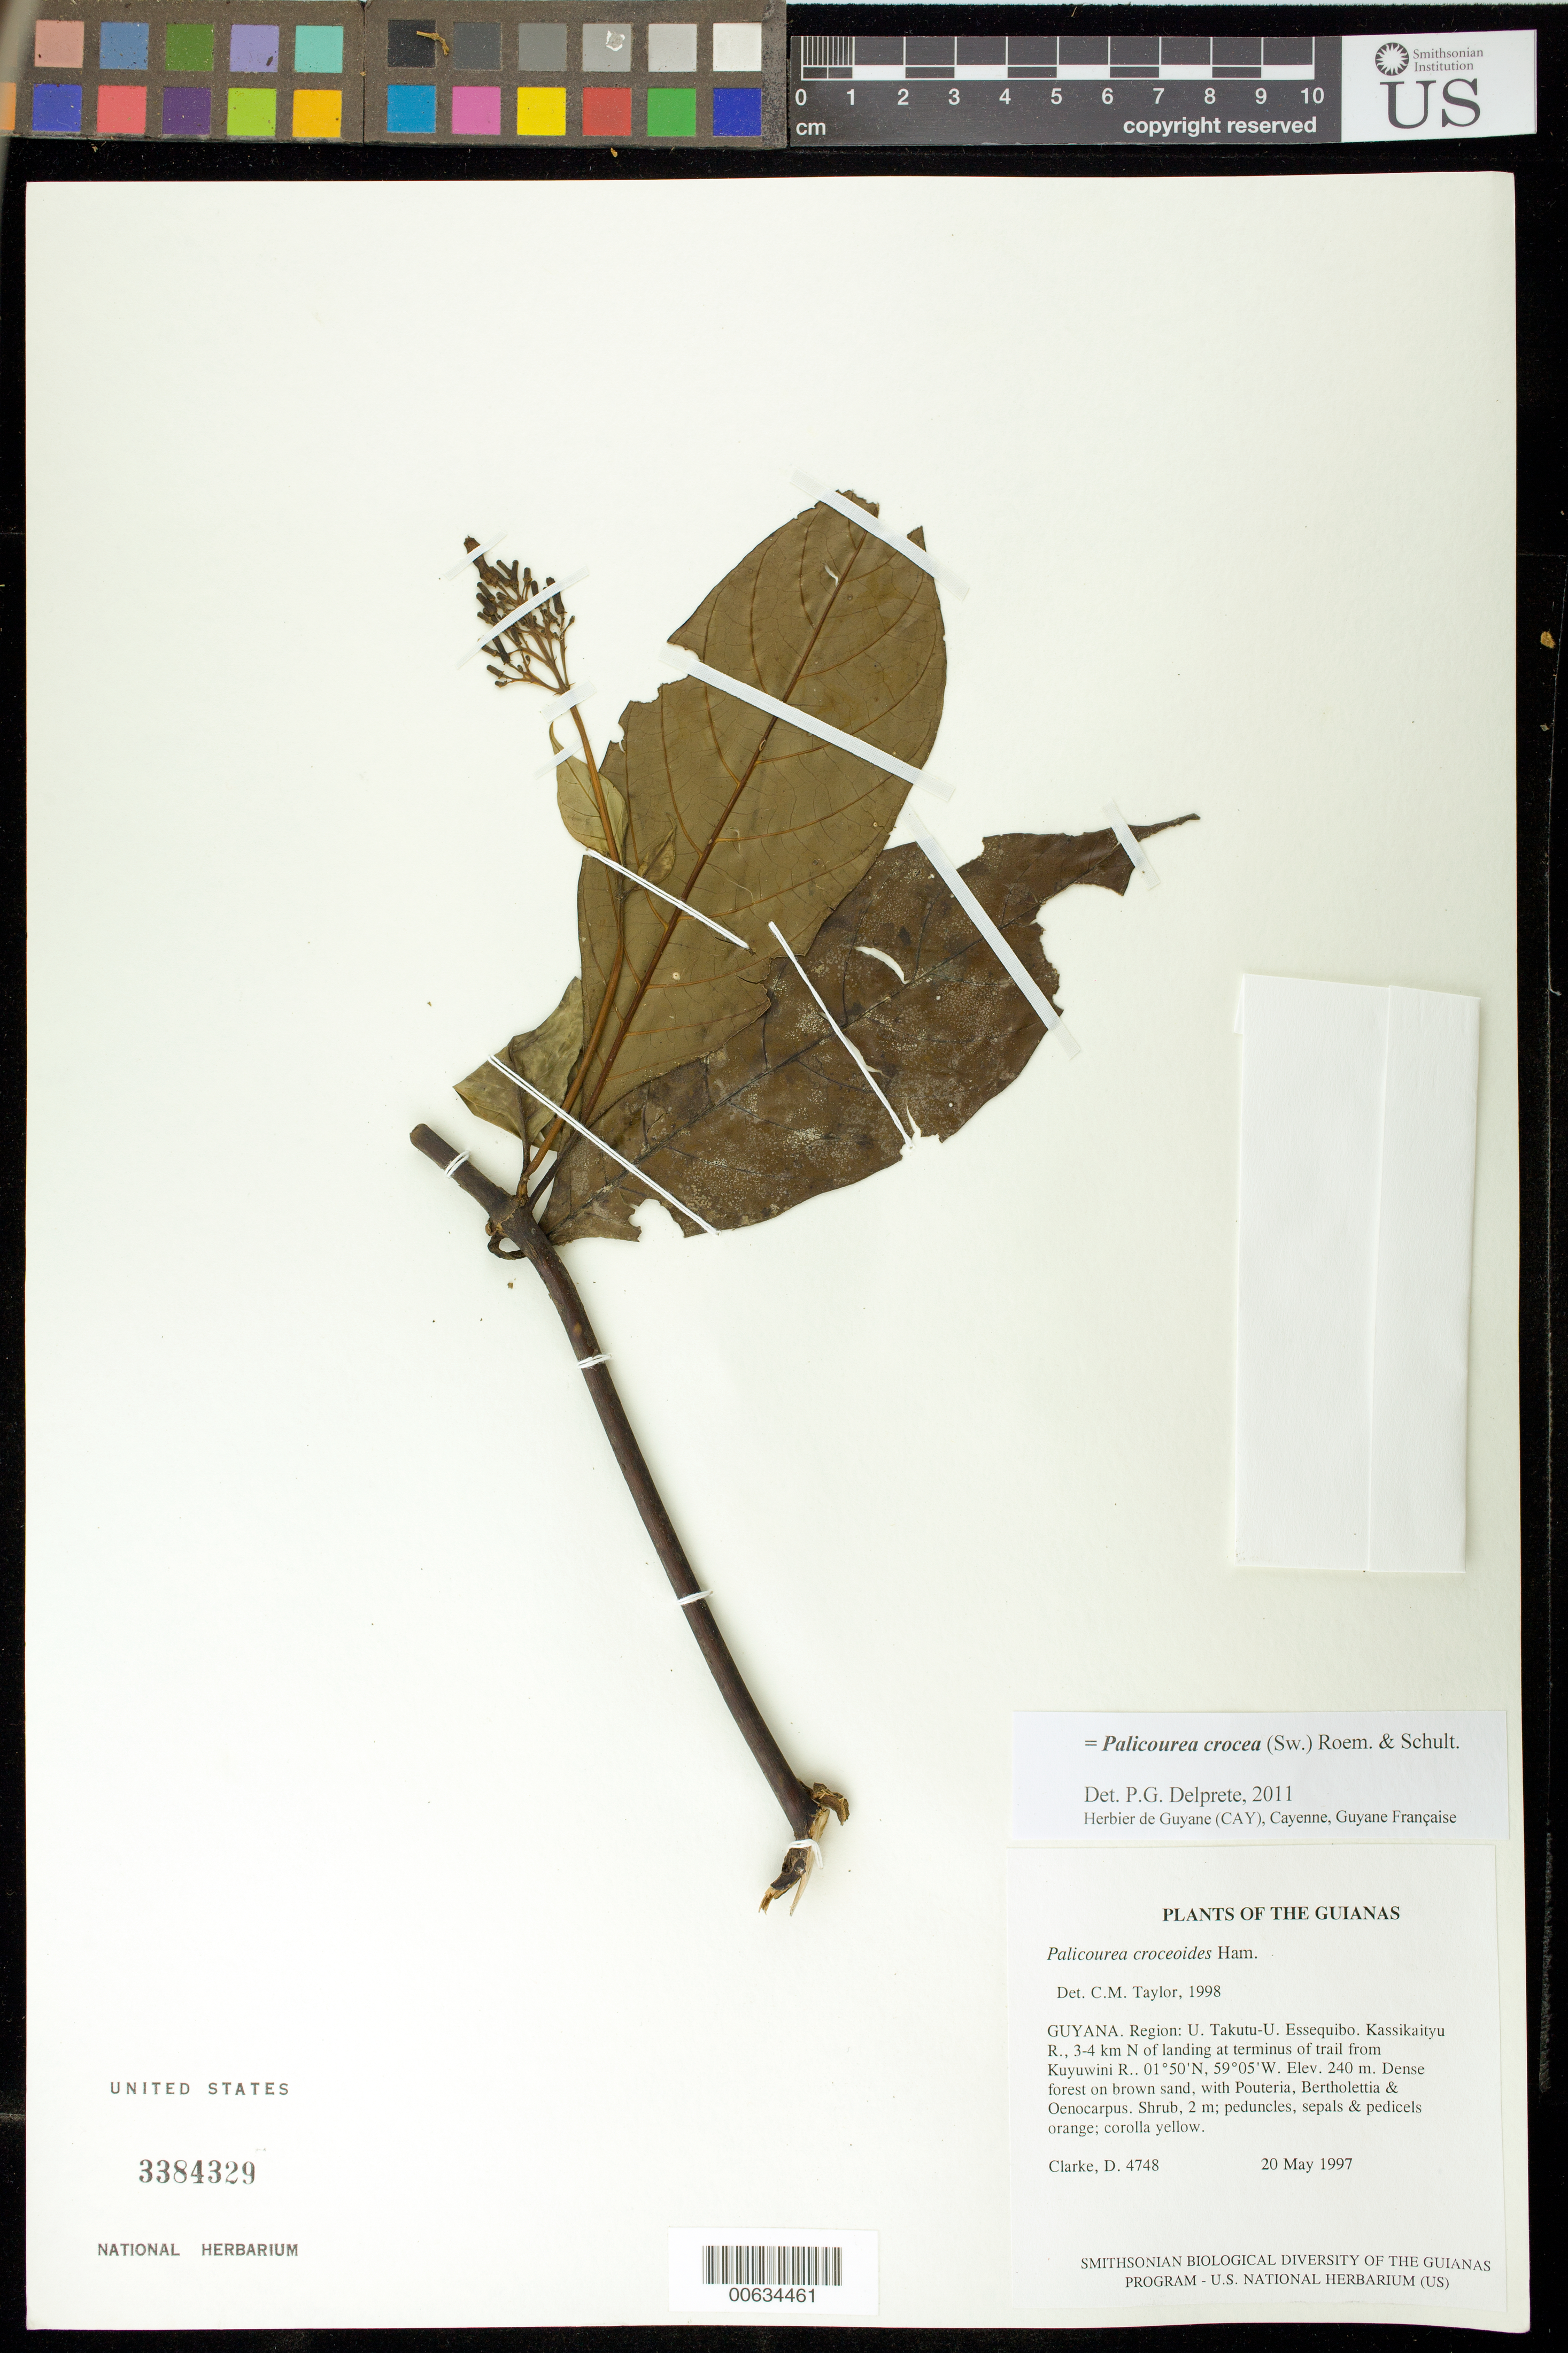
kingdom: Plantae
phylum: Tracheophyta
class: Magnoliopsida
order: Gentianales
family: Rubiaceae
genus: Palicourea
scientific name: Palicourea crocea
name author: (Sw.) Schult.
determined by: Delprete, P. G., Herb. de Guyane Cay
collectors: H. D. Clarke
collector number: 4748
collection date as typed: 20 May 1997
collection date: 1997-05-20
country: Guyana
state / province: U. Takutu-U. Essequibo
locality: Kassikaityu R., 3-4 km N of landing at terminus of trail from Kuyuwini R.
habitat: Dense forest on brown sand, with Pouteria, Bertholettia & Oenocarpus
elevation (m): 240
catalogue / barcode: US 3384329